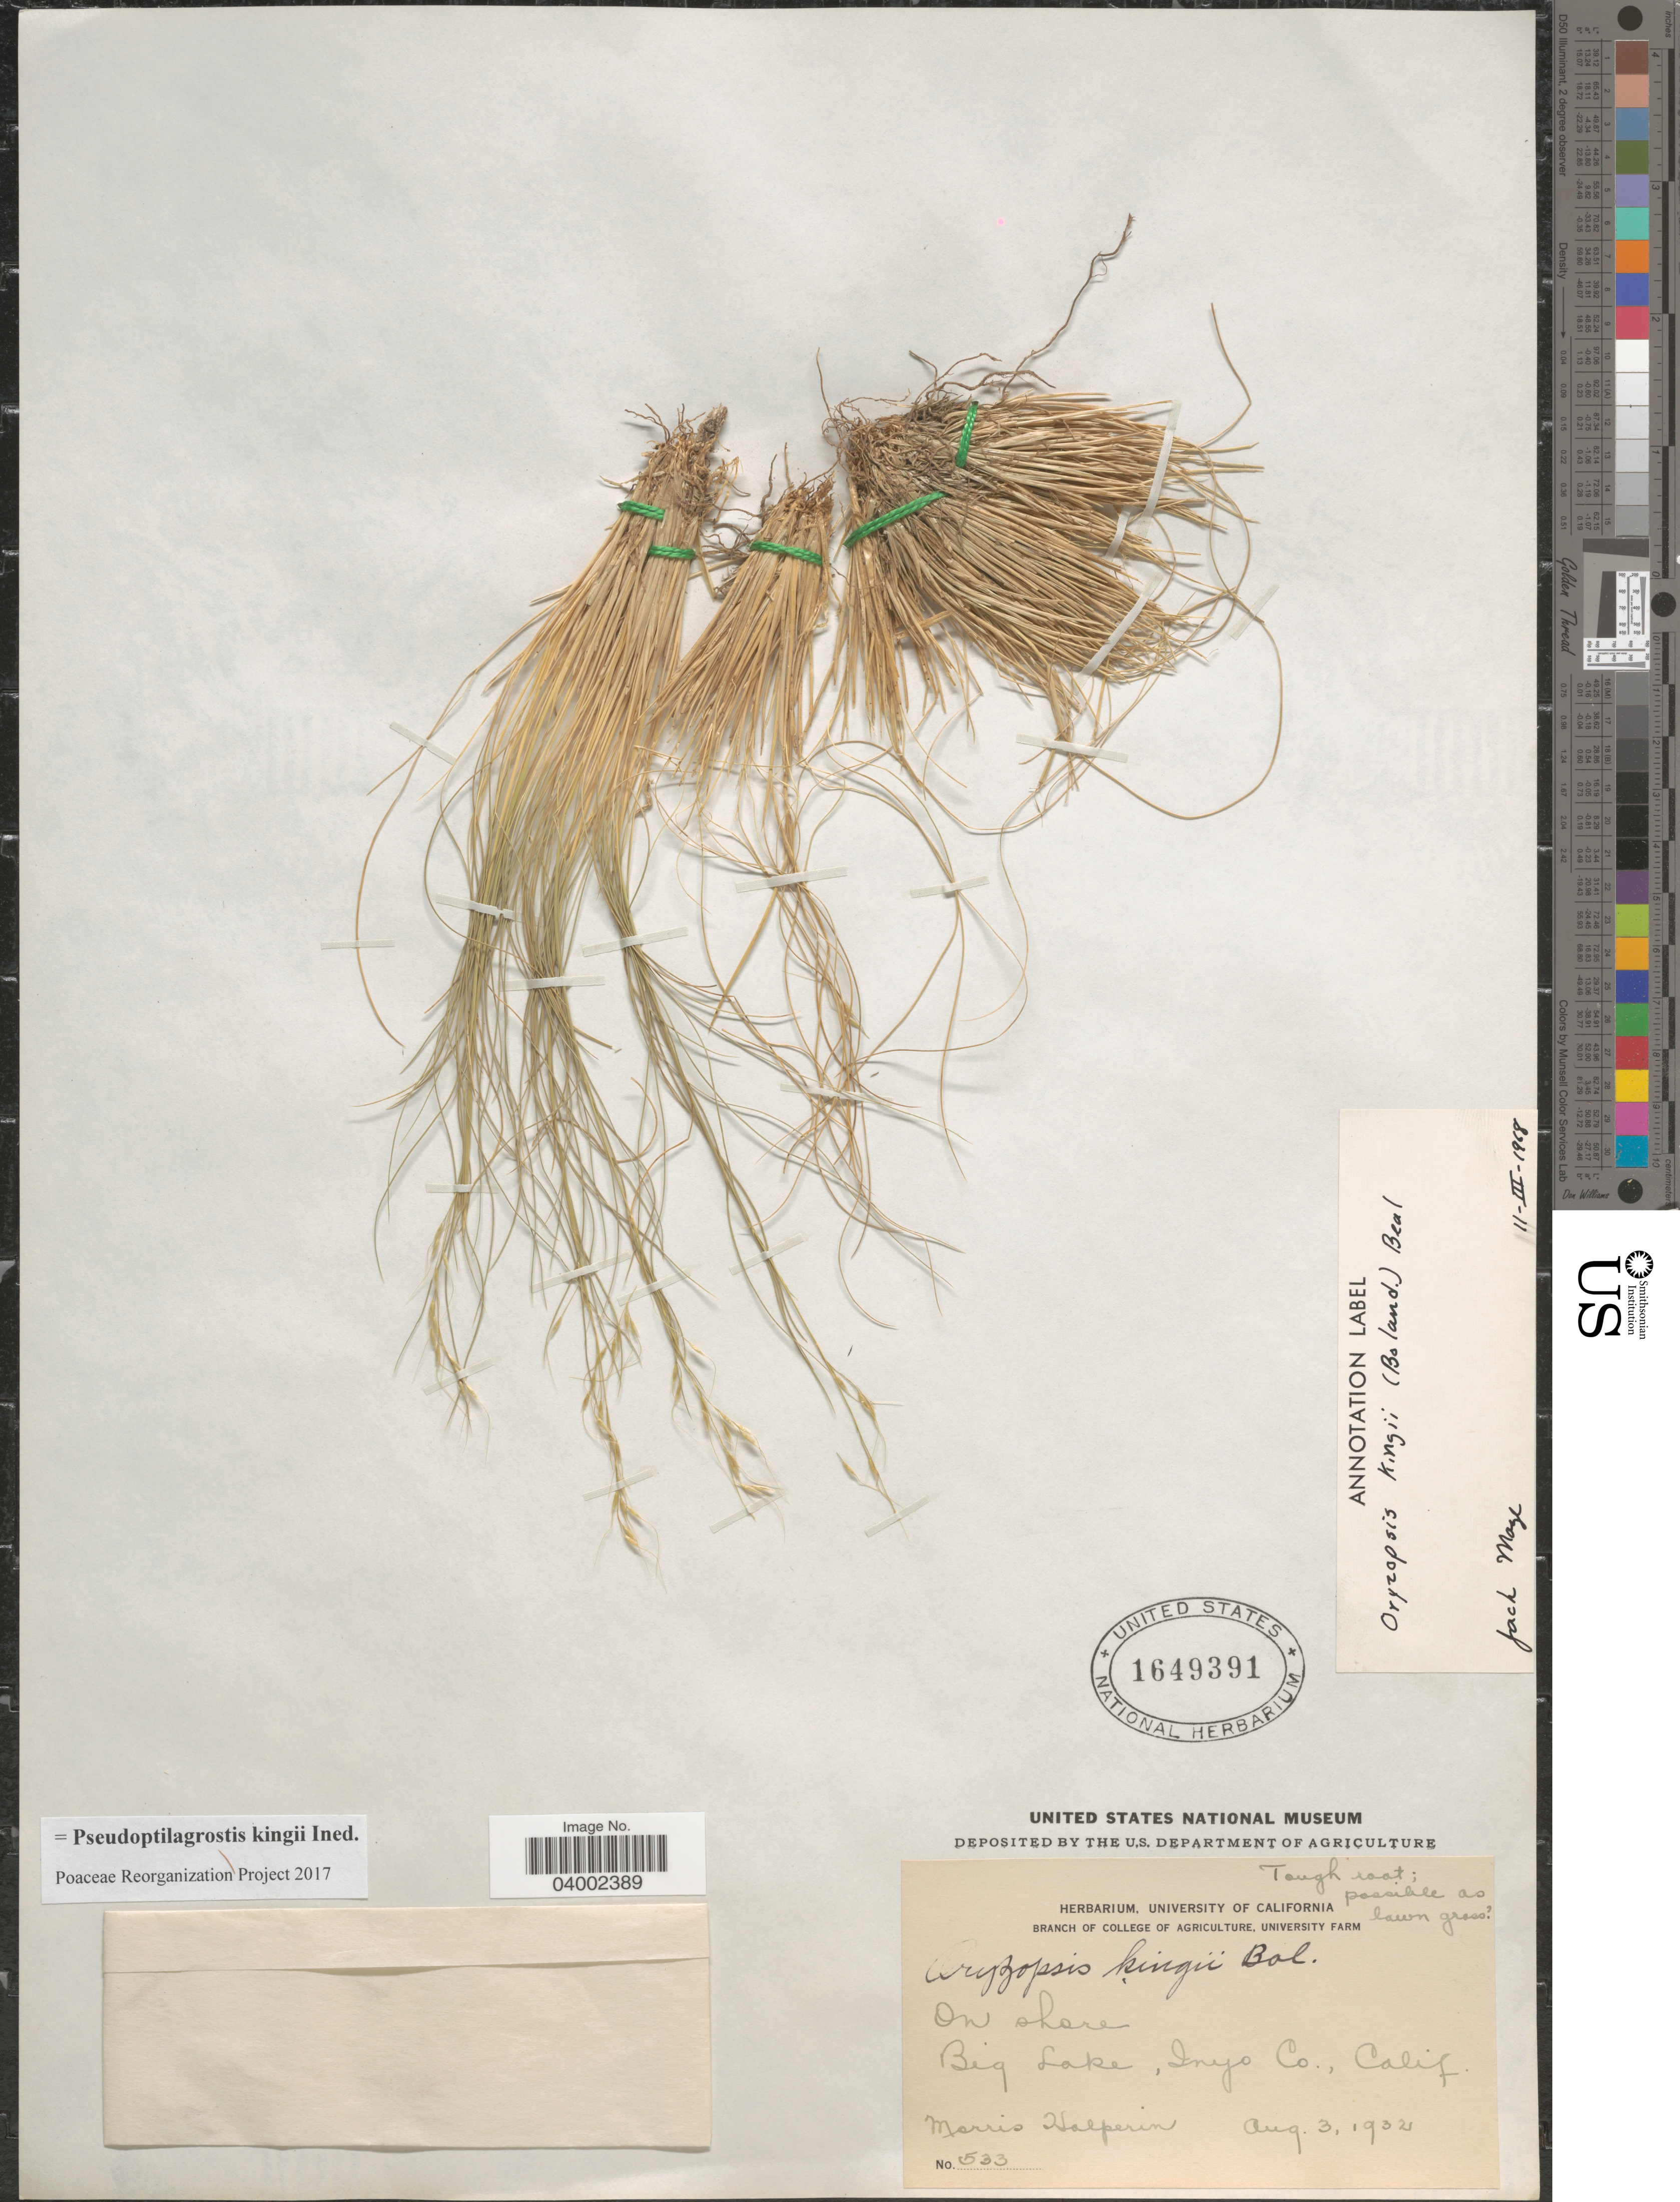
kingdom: Plantae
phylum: Tracheophyta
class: Liliopsida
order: Poales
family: Poaceae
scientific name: Pseudoptilagrostis kingii ined.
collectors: M. Halperin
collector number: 533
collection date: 1932-08-03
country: United States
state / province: California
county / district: Inyo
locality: On shore, Big Lake, Inyo Co.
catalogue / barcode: US 1649391